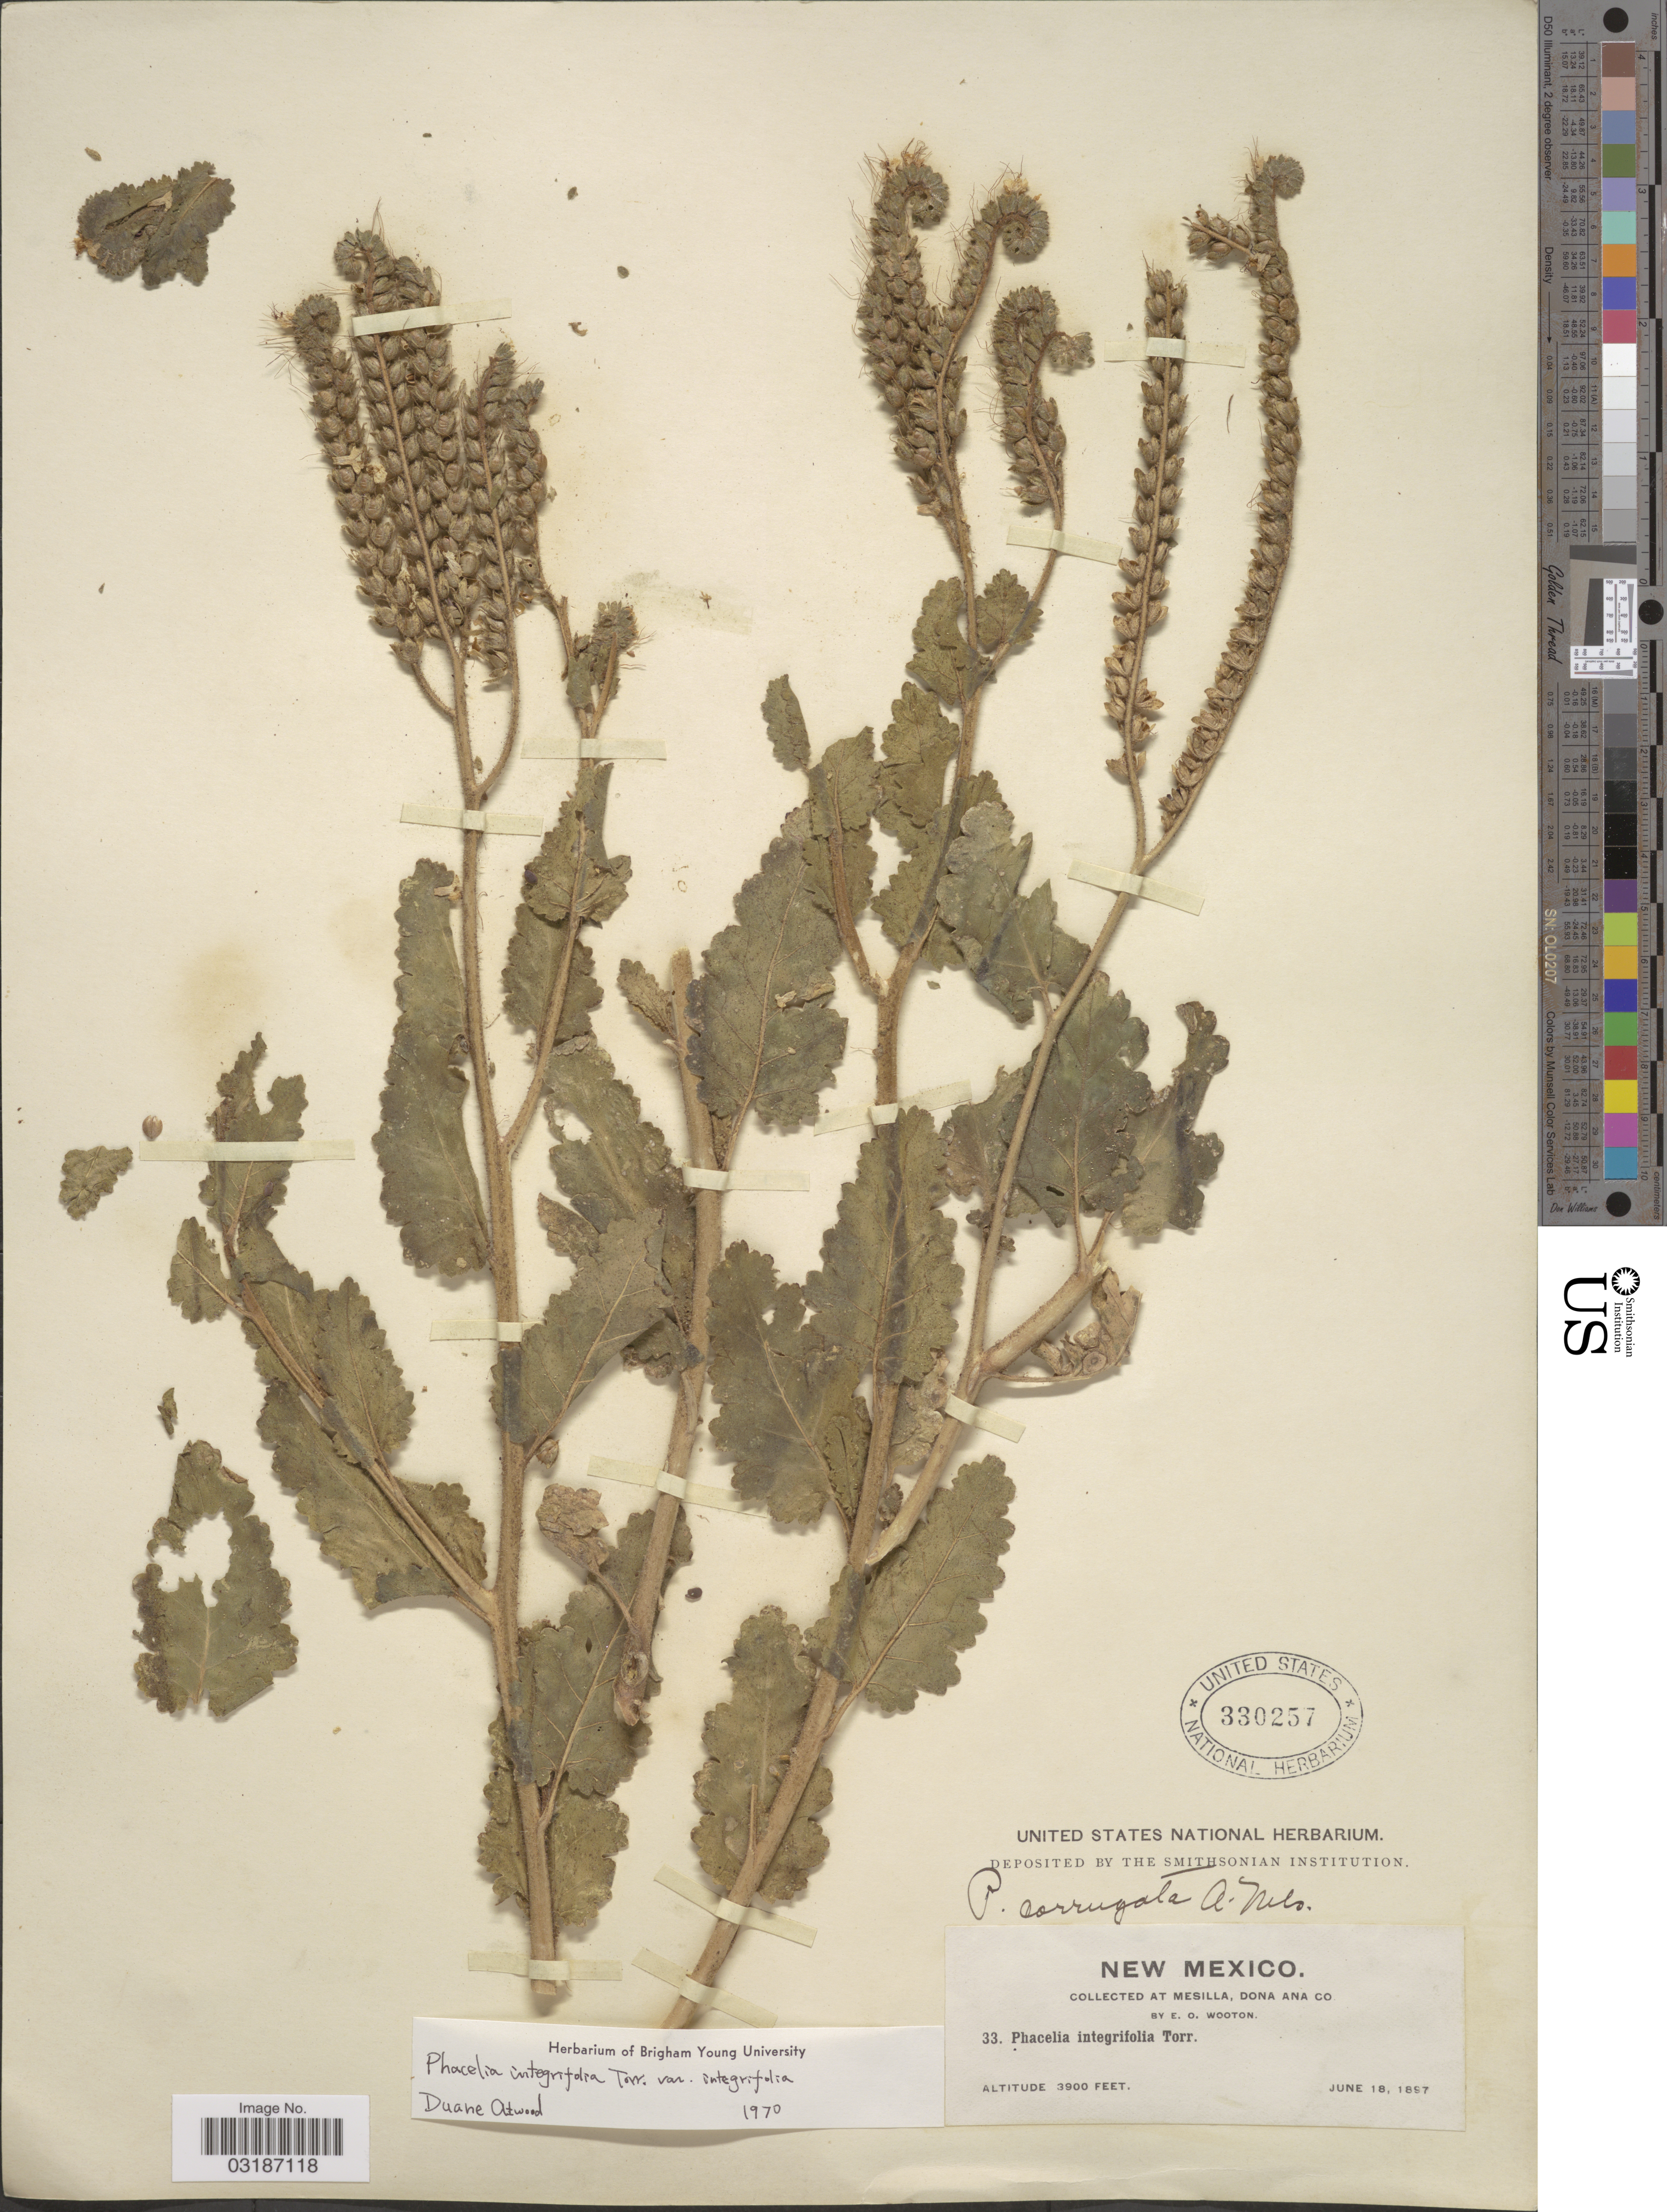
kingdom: Plantae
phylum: Tracheophyta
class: Magnoliopsida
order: Boraginales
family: Hydrophyllaceae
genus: Phacelia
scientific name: Phacelia integrifolia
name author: Torr.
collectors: E. O. Wooton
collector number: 33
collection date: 1897-06-18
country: United States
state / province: New Mexico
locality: At Mesilla, Dona Ana Co.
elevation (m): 1189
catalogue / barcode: US 330257